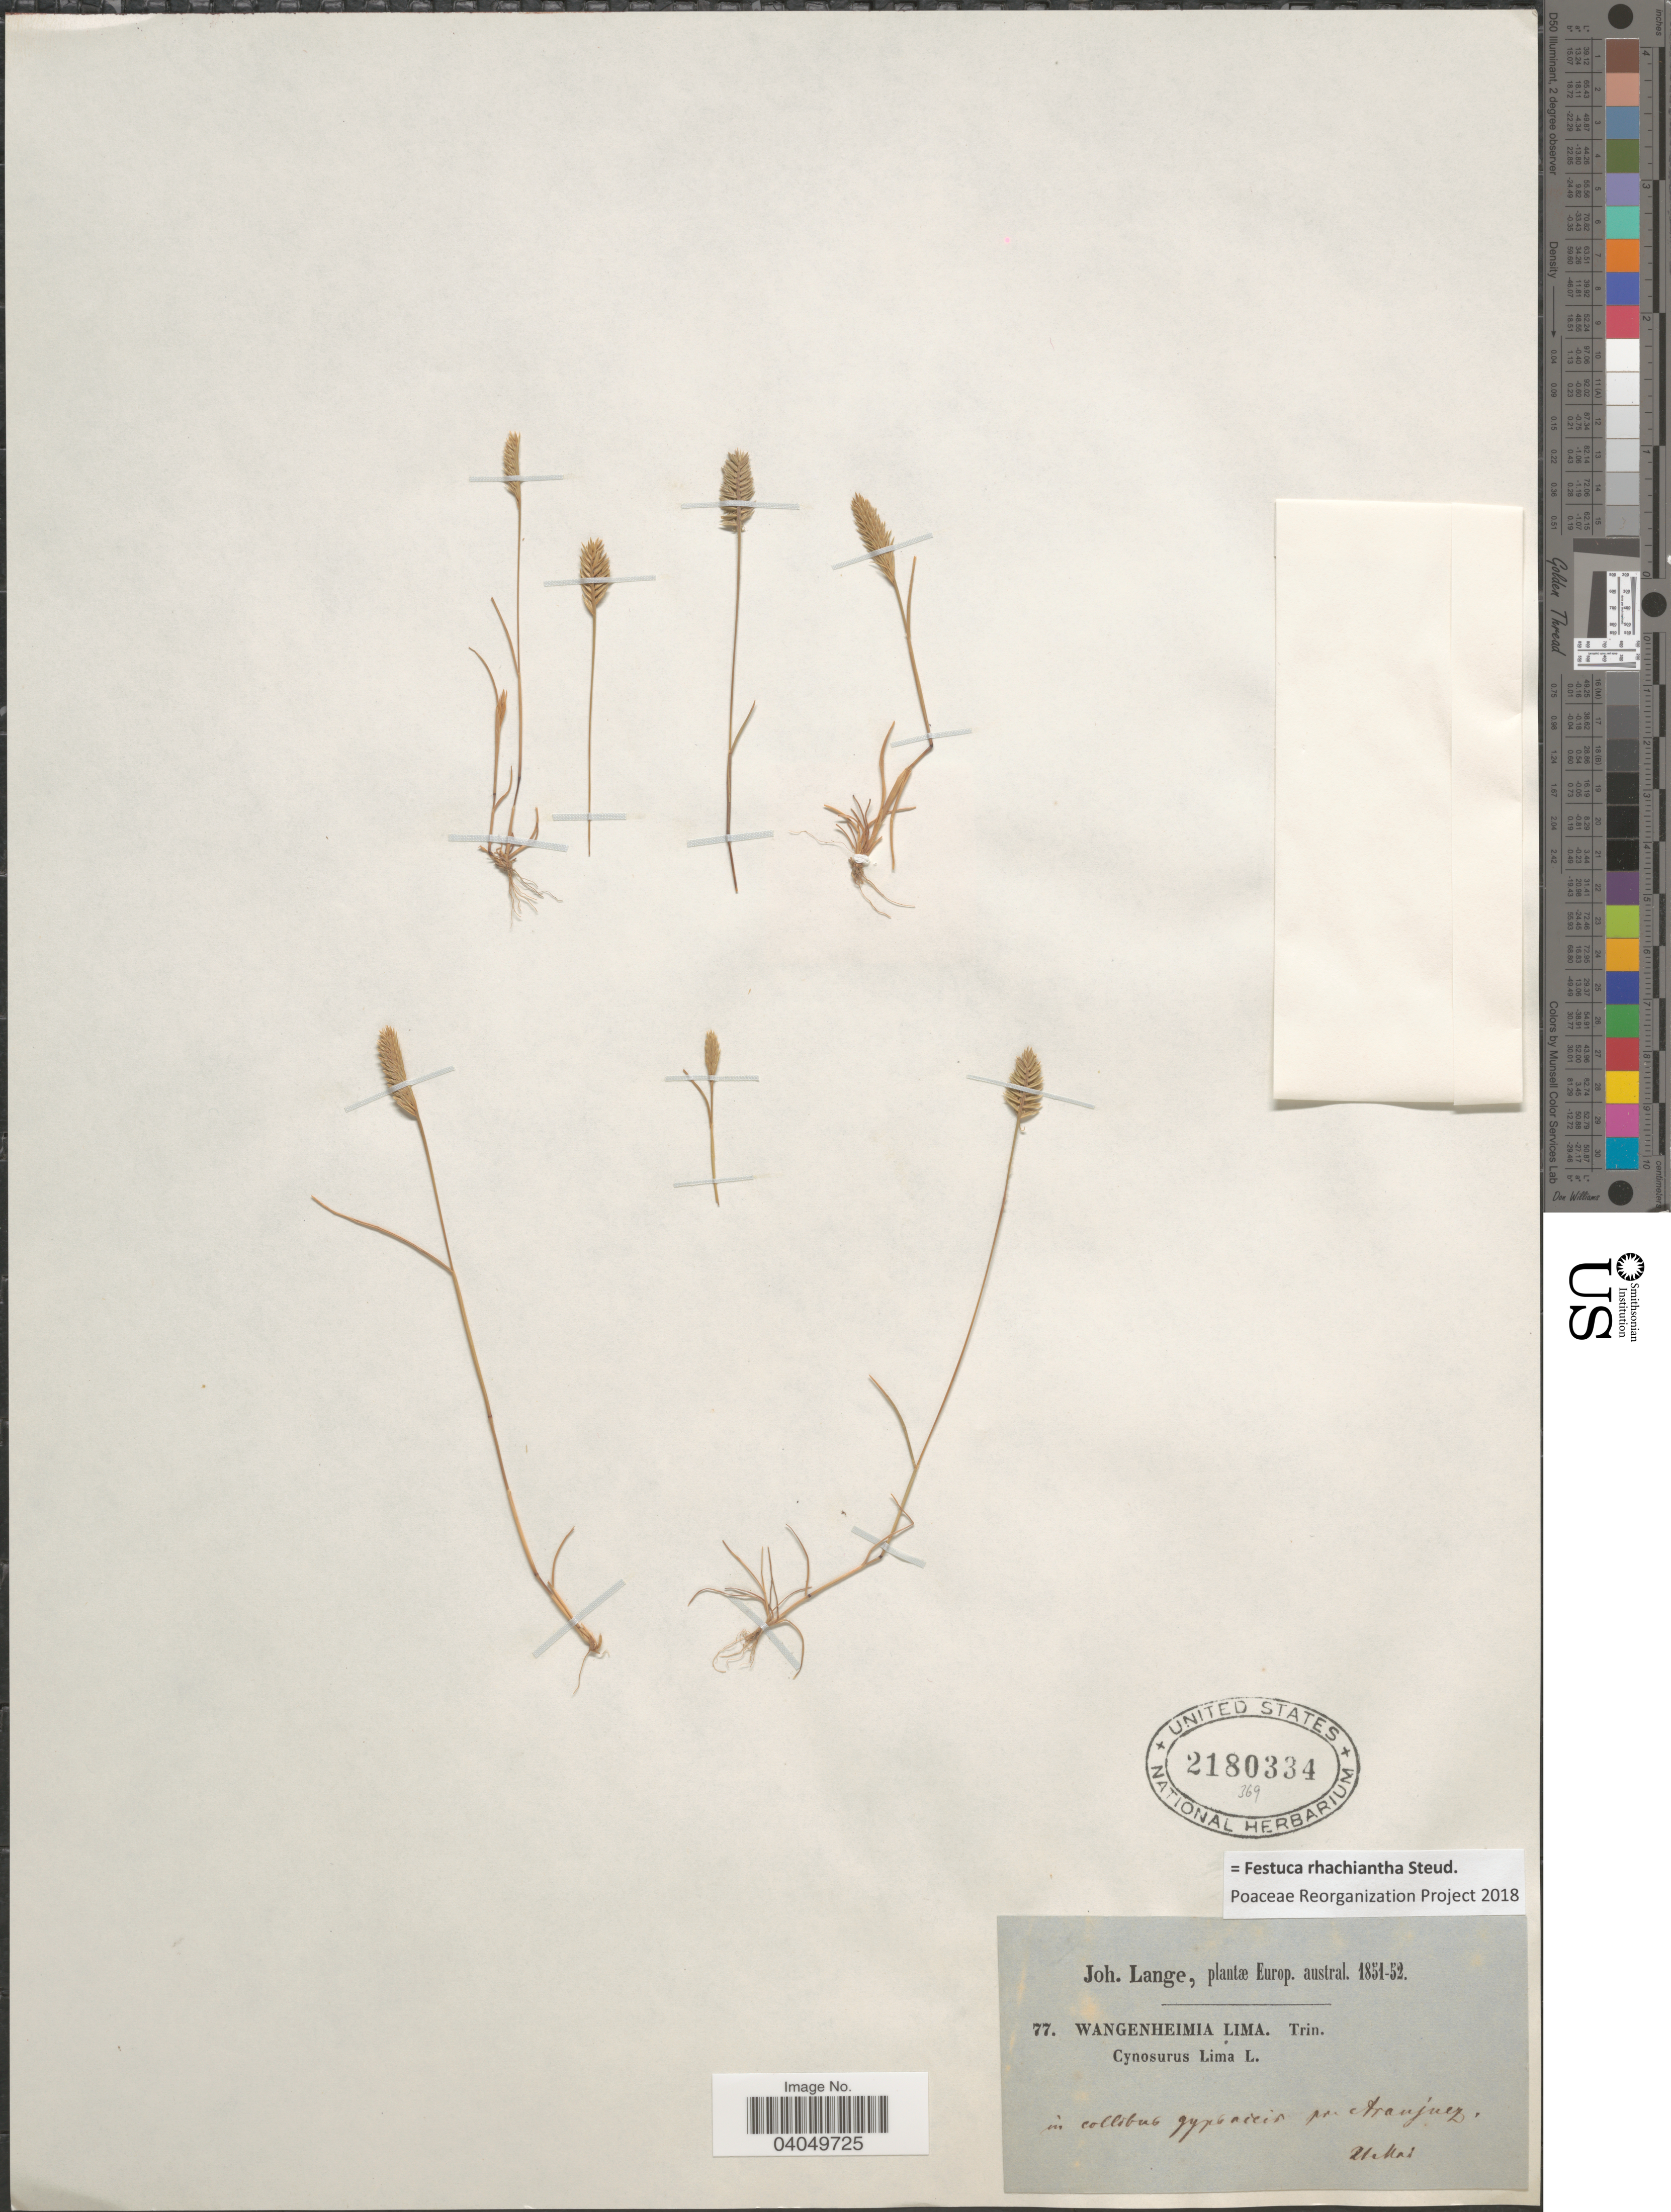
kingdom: Plantae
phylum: Tracheophyta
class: Liliopsida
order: Poales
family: Poaceae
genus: Festuca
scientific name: Festuca rhachiantha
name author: Steud.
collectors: J. Lange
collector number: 77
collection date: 1851-05-21/1852-05-21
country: Spain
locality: Europ. austral. In collibus gypsanis pr. Aranjuez.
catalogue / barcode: US 2180334